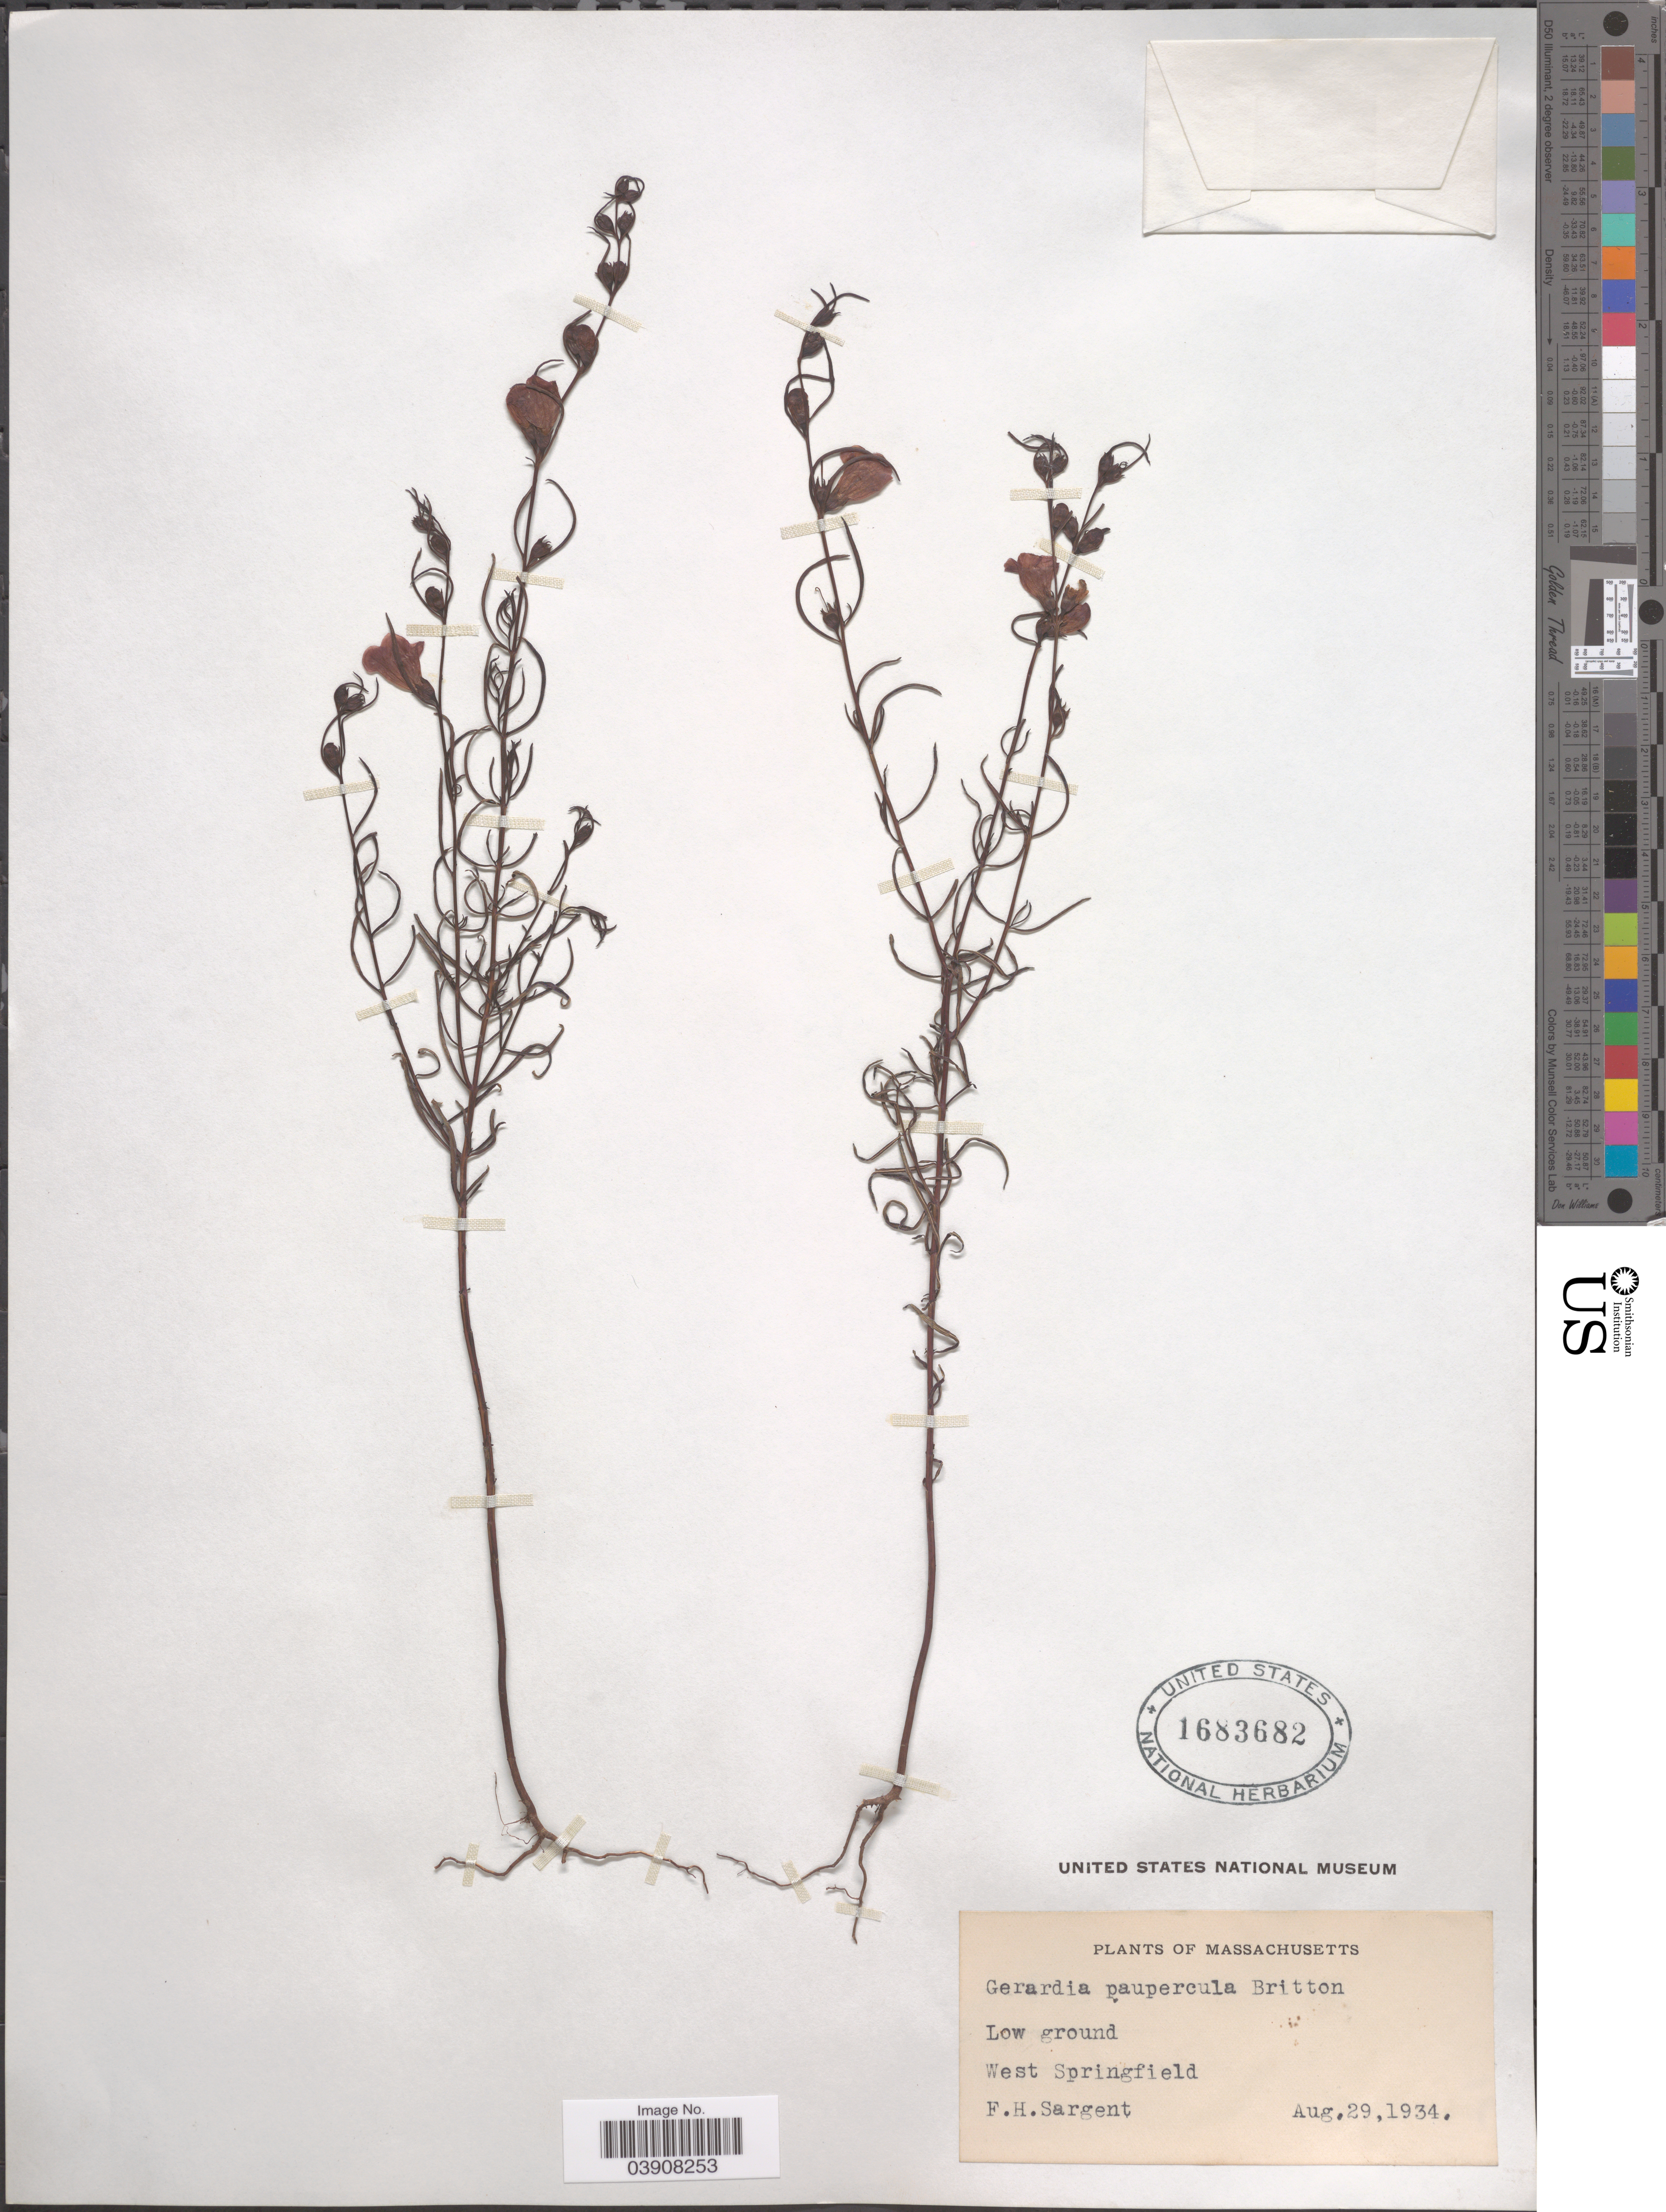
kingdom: Plantae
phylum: Tracheophyta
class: Magnoliopsida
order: Lamiales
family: Orobanchaceae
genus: Agalinis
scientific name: Agalinis paupercula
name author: (A. Gray) Britton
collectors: F. H. Sargent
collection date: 1934-08-29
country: United States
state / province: Massachusetts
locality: West Springfield.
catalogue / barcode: US 1683682